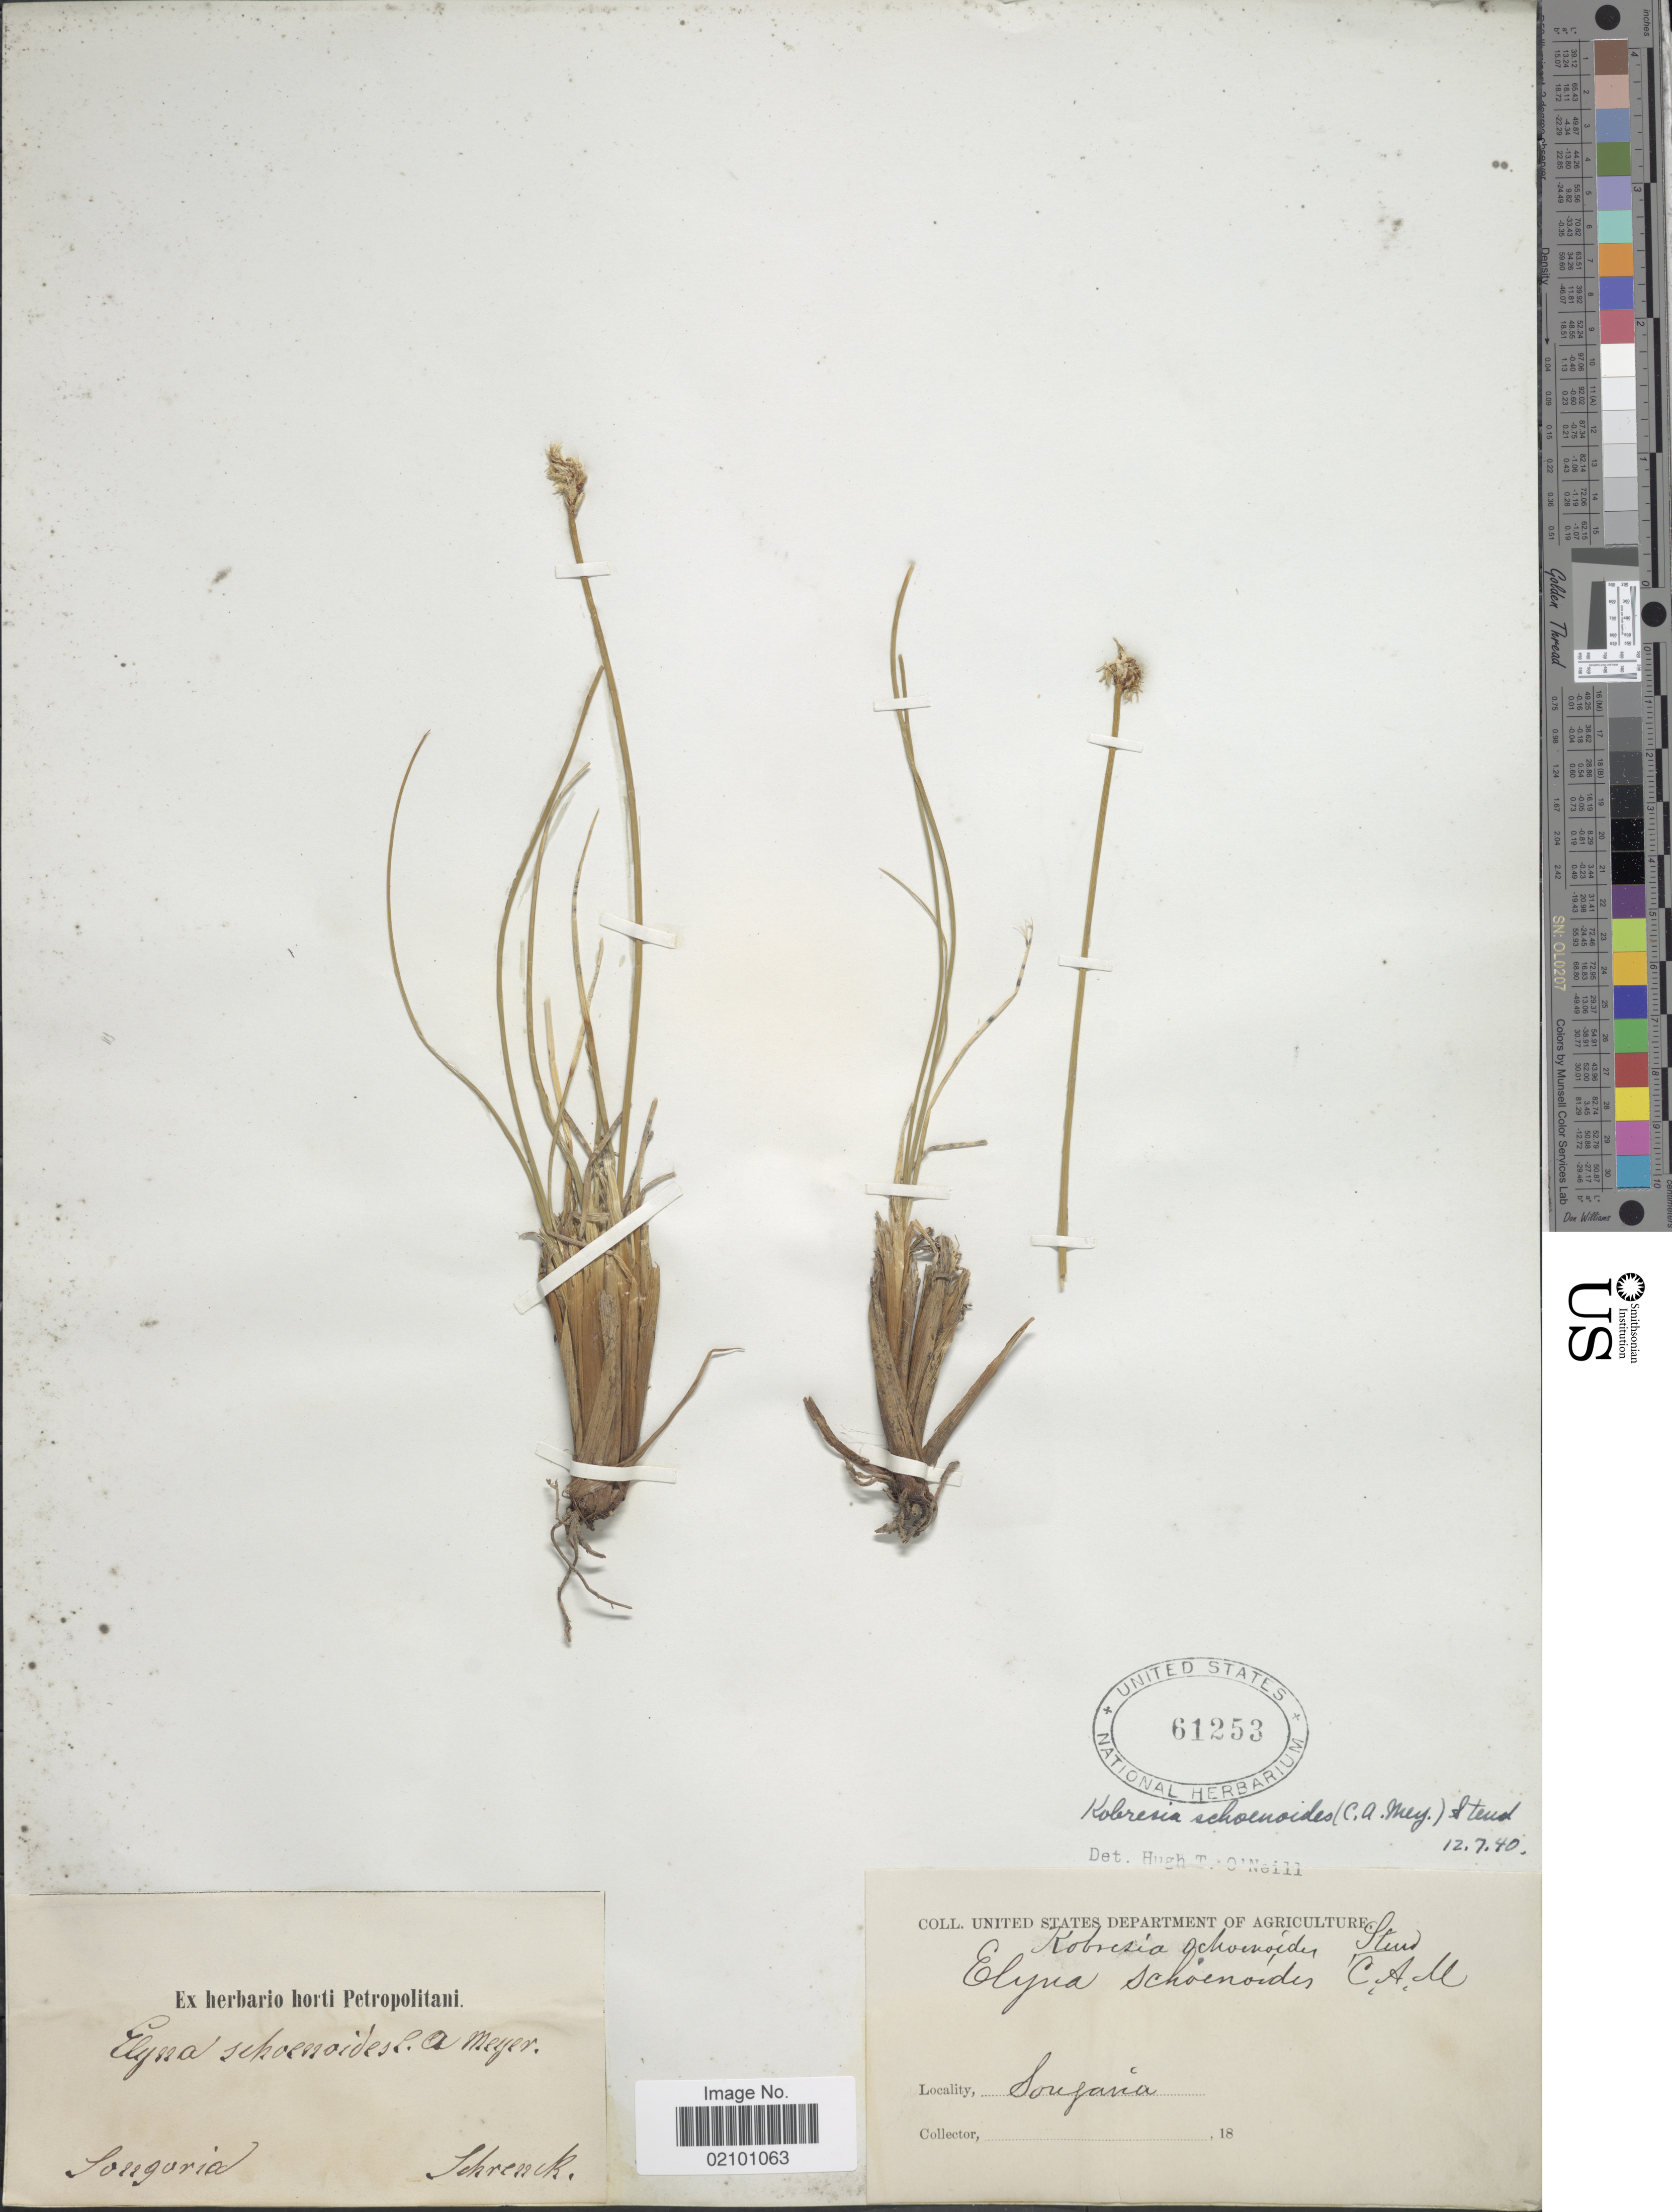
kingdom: Plantae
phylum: Tracheophyta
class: Liliopsida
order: Poales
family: Cyperaceae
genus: Carex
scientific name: Carex deasyi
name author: (C.B. Clarke) O. Yano & S.R. Zhang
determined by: Strong, M. T., (US), Smithsonian Institution - National Museum of Natural History (UNITED STATES)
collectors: -- Schrenck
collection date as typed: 18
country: Italy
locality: Longoria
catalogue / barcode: US 61253